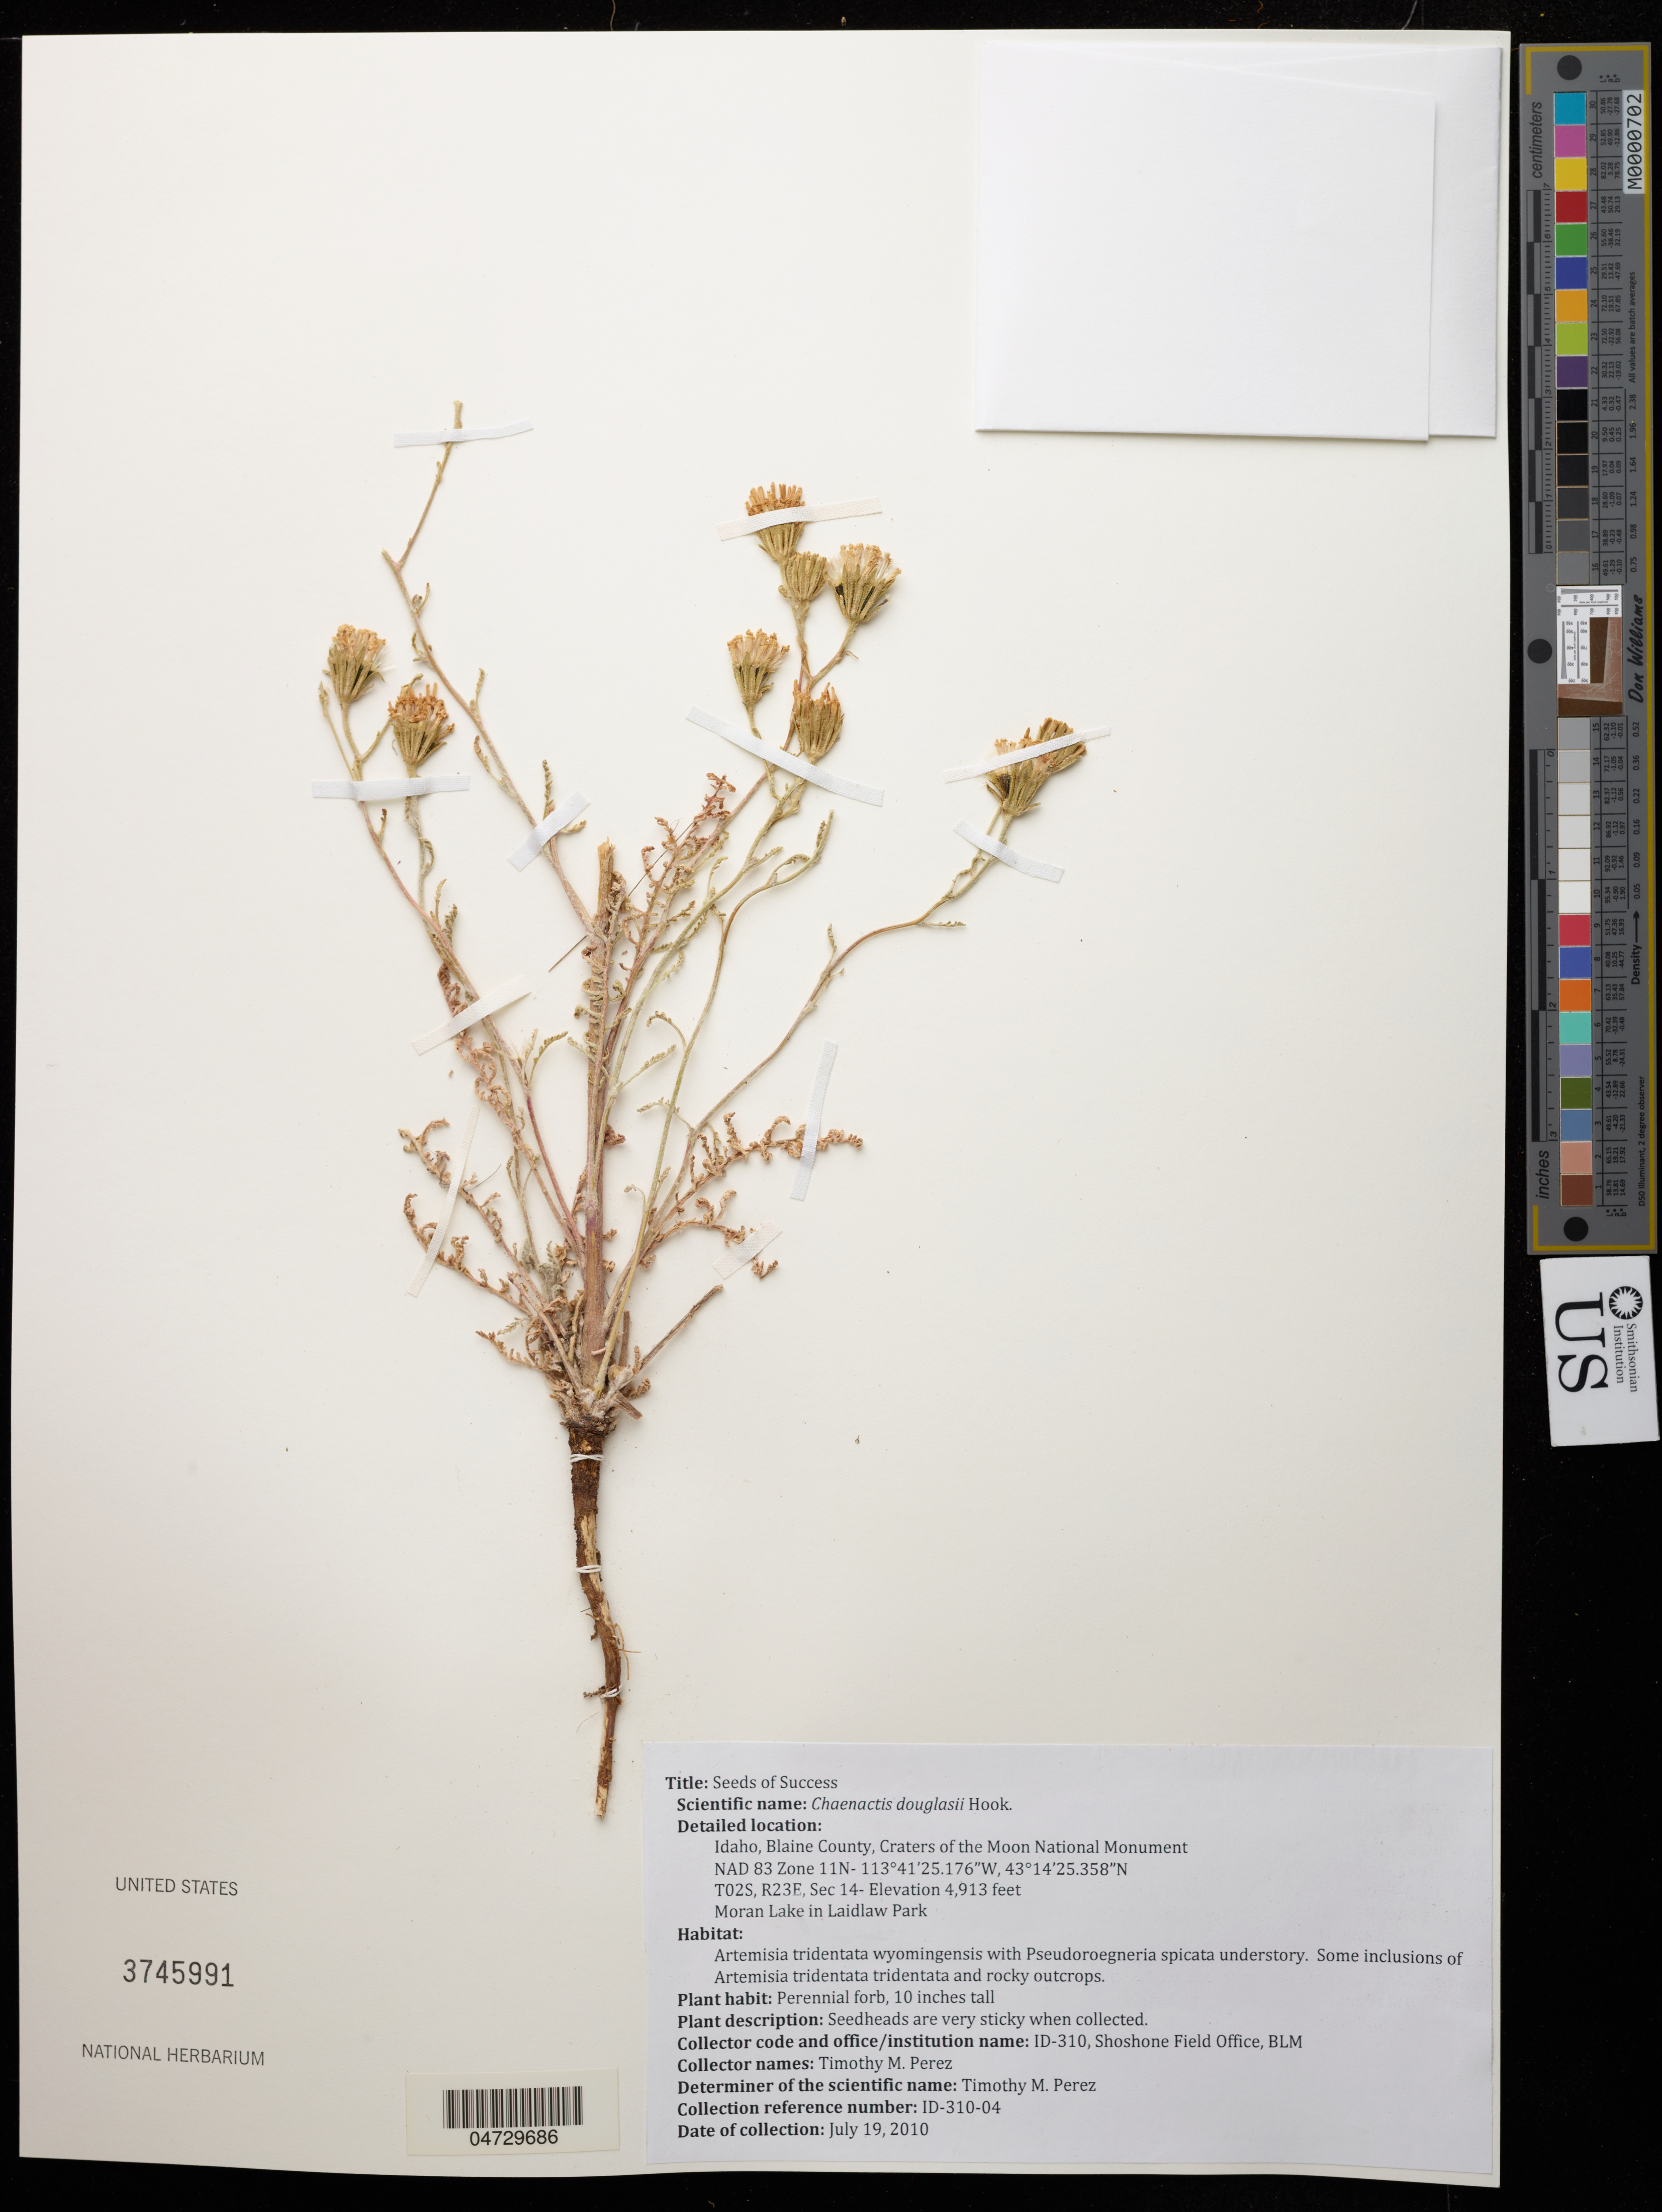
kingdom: Plantae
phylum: Tracheophyta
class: Magnoliopsida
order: Asterales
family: Asteraceae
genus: Chaenactis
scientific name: Chaenactis douglasii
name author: Hook. & Arn.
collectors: T. Perez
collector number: ID-310-04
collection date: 2010-07-19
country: United States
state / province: Idaho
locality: Blaine County, Craters of the Moon National Monument NAD 83 Zone 11N. T02S, R23E, Sec 14. Moran Lake in Laidlaw Park.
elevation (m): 1497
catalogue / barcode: US 3745991